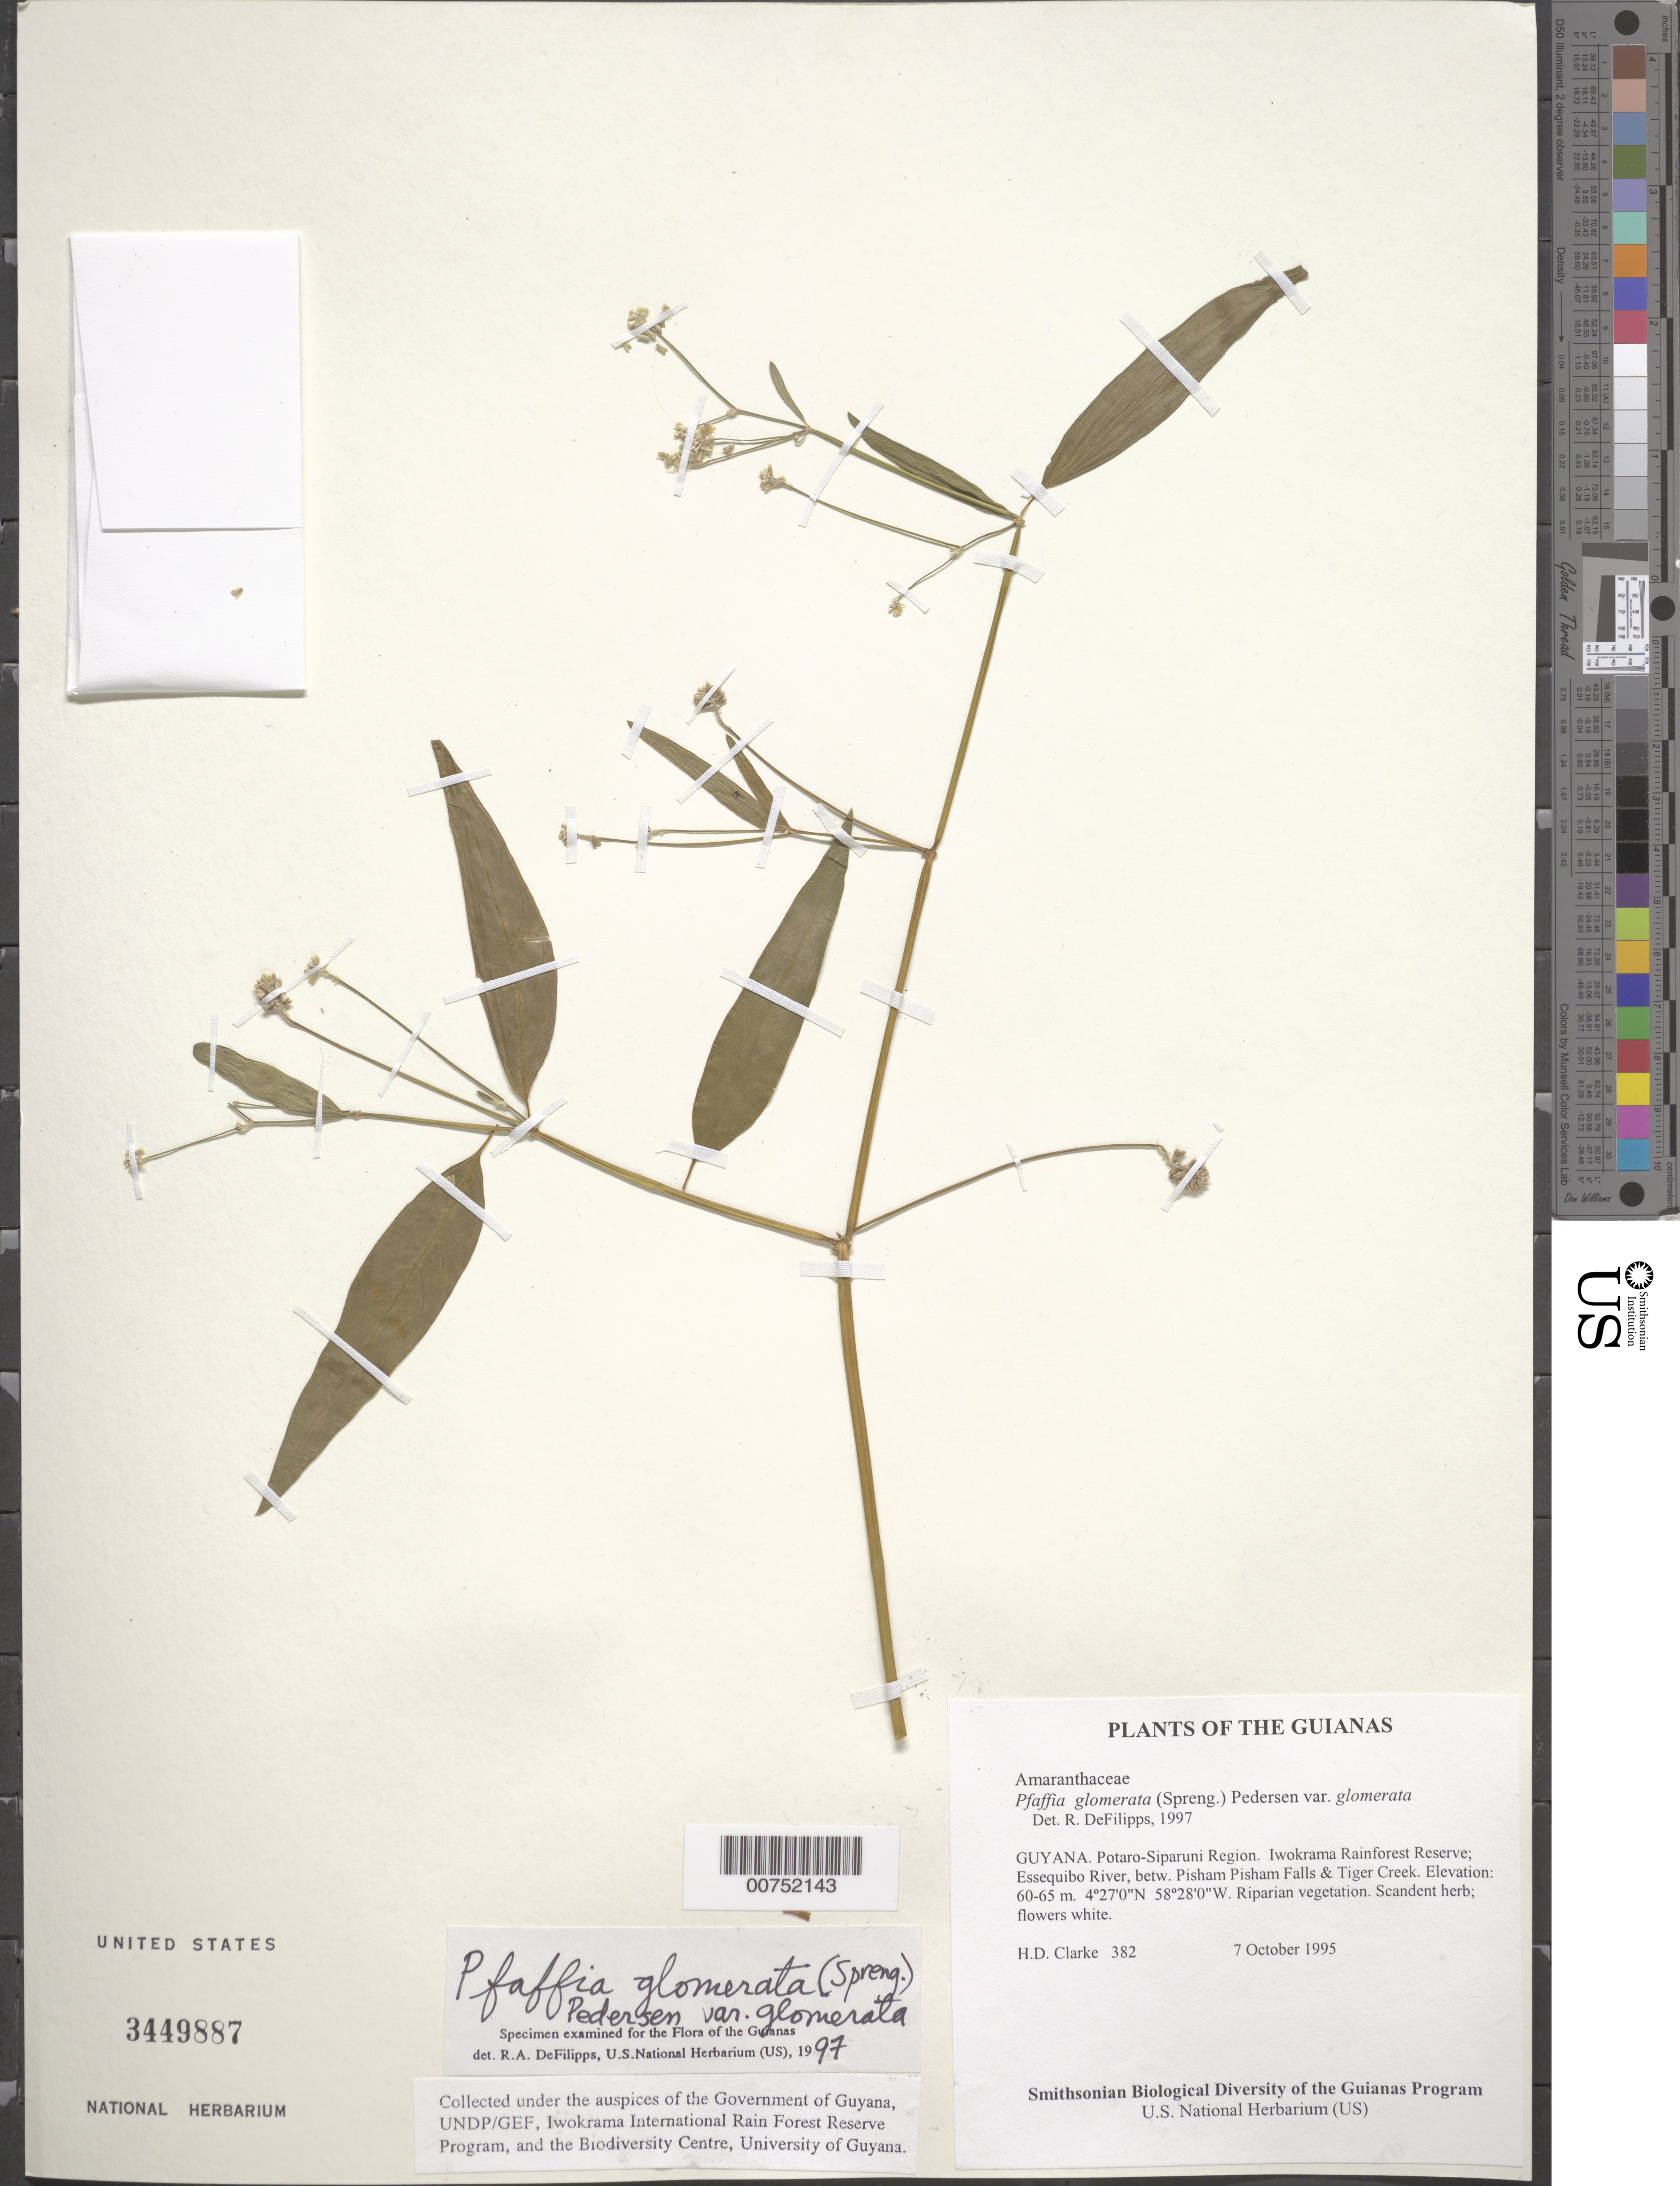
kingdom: Plantae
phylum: Tracheophyta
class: Magnoliopsida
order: Caryophyllales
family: Amaranthaceae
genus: Pfaffia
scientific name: Pfaffia glomerata var. glomerata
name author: (Spreng.) Pedersen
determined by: DeFilipps, R. A.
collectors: H. D. Clarke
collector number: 382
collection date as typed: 7 October 1995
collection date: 1995-10-07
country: Guyana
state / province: Potaro-Siparuni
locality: Iwokrama Rainforest Reserve; Essequibo River, betw. Pisham Pisham Falls & Tiger Creek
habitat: Riparian vegetation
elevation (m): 60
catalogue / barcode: US 3449887